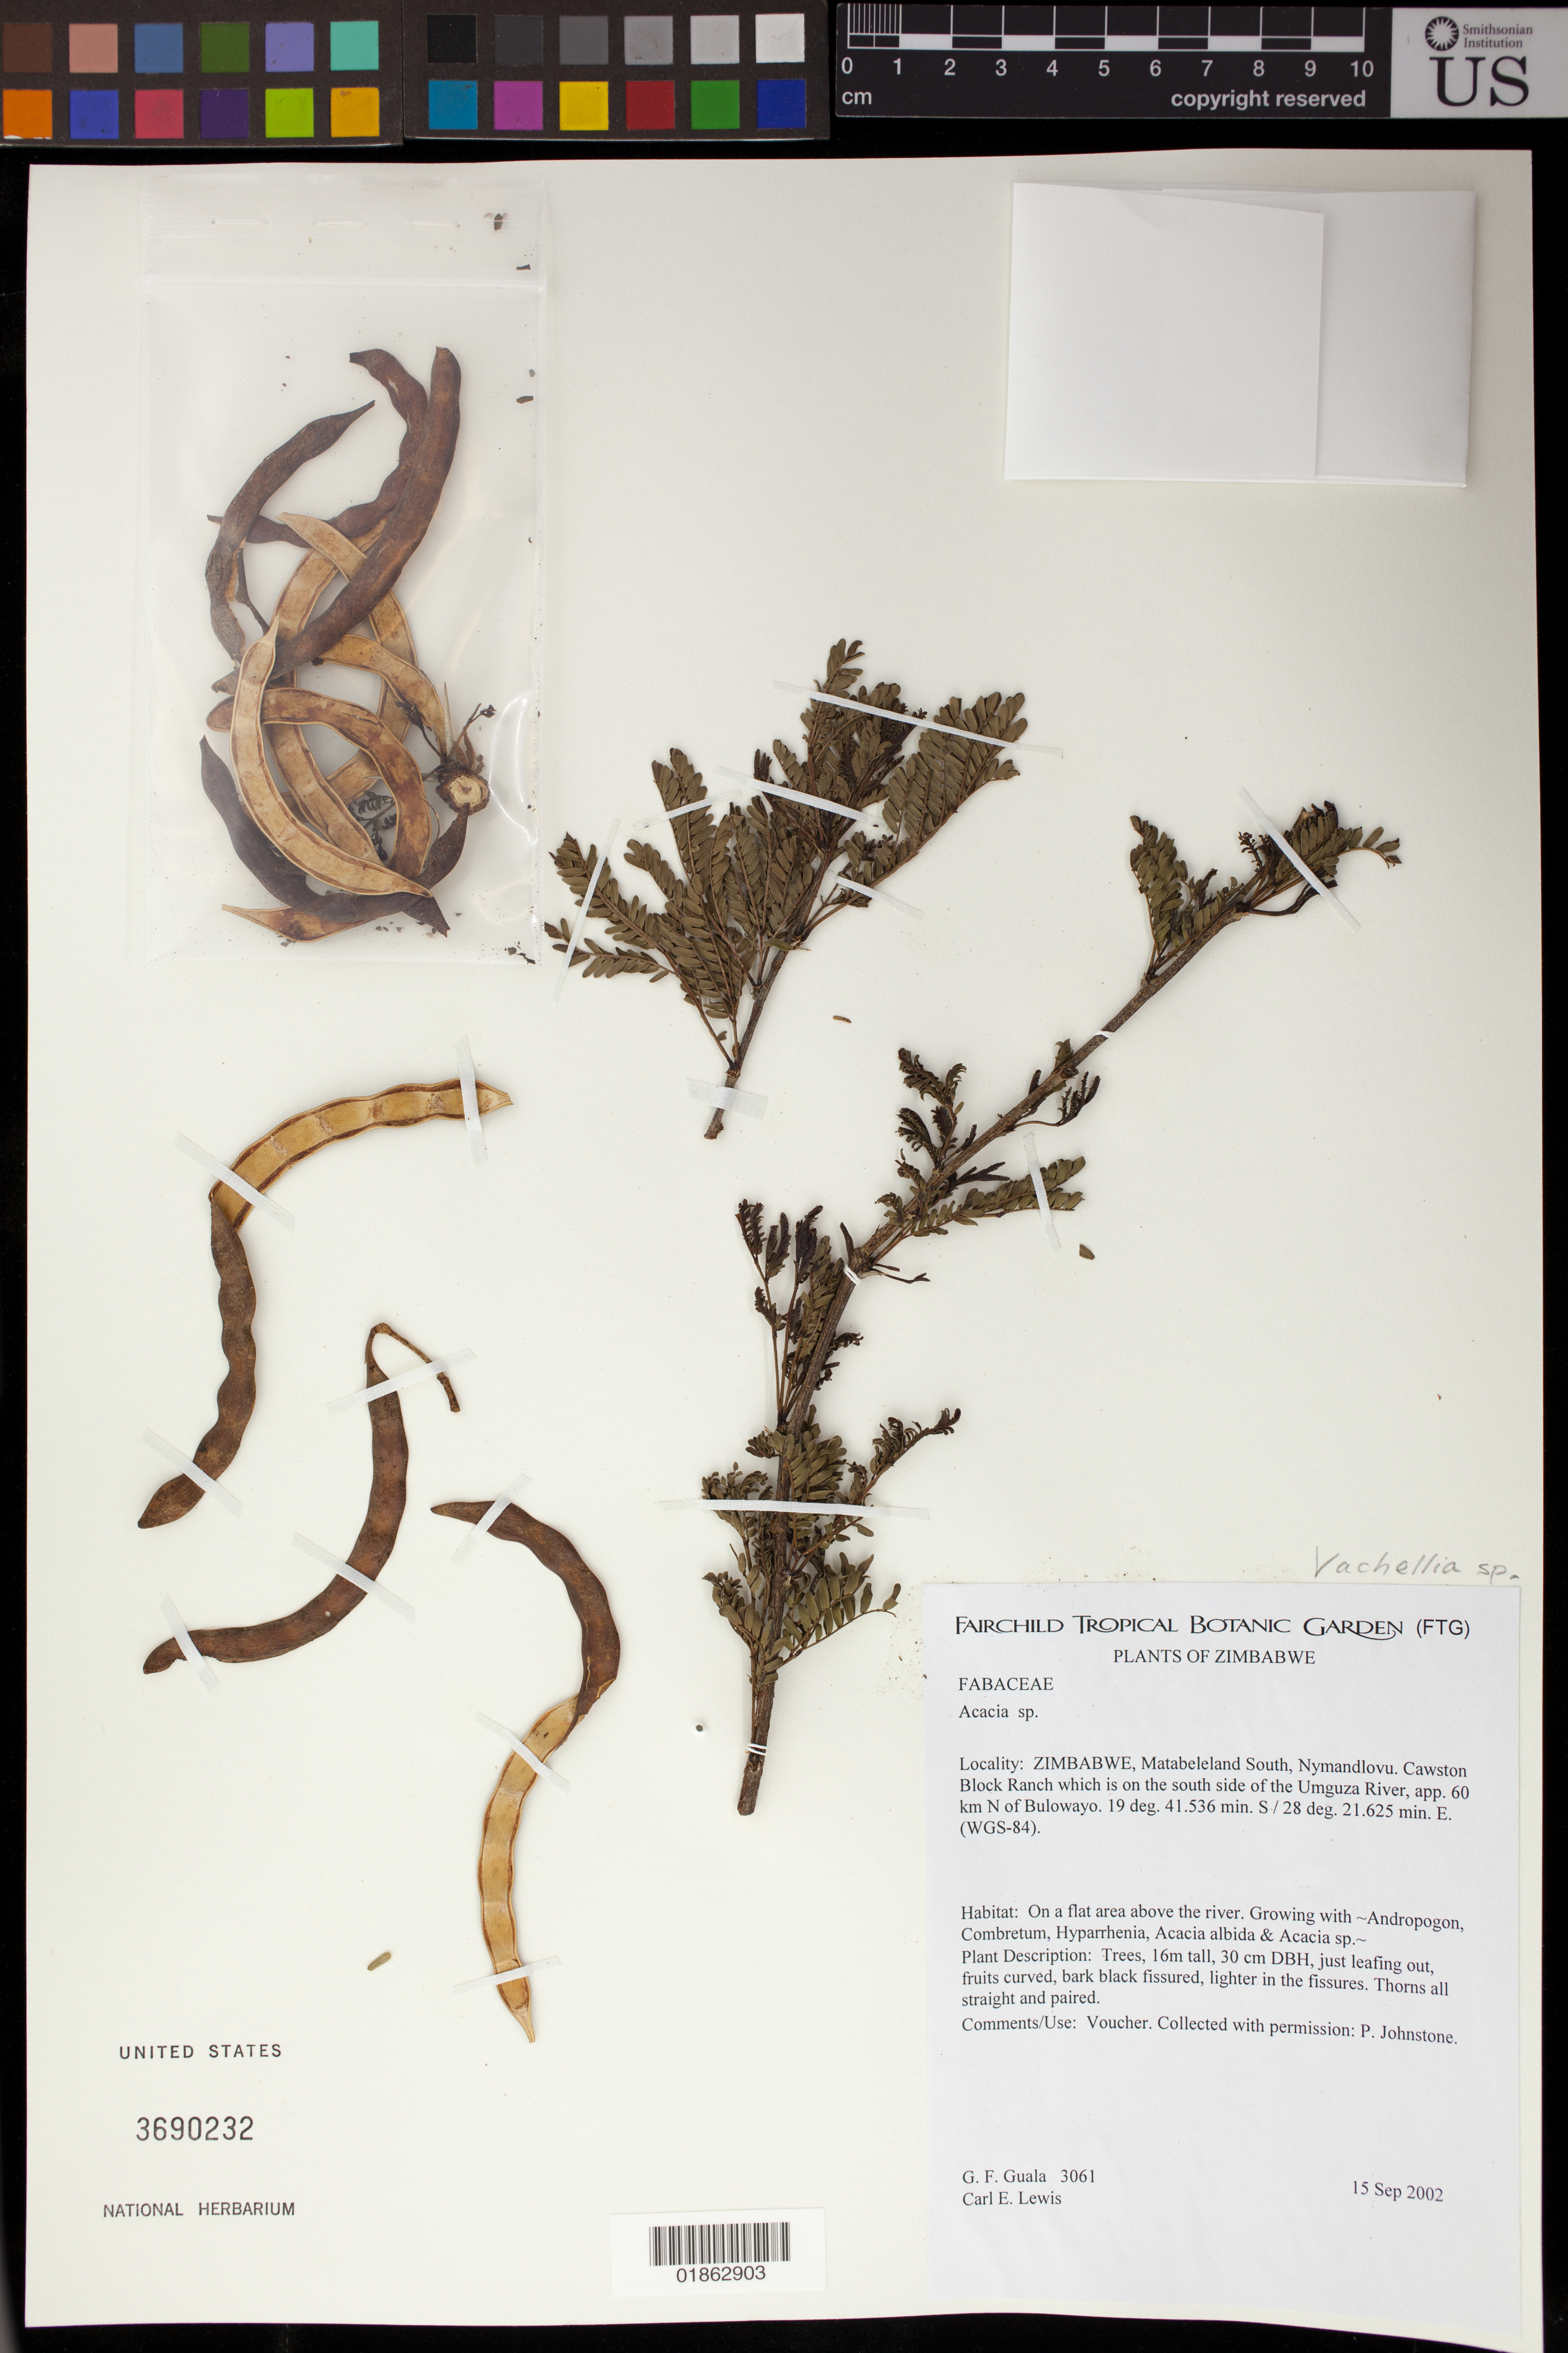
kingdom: Plantae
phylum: Tracheophyta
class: Magnoliopsida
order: Fabales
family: Fabaceae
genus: Vachellia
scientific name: Vachellia sp.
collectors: G. Guala & C. Lewis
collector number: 3061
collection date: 2002-09-15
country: Zimbabwe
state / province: Matabeleland South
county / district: Nymandlovu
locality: Cawston Block Ranch which is on the south side of the Umguza River, approx. 60 km N of Bulowayo.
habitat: On a flat area above the river.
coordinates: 19 41.536 S, 28 21.625 E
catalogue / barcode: US 3690232